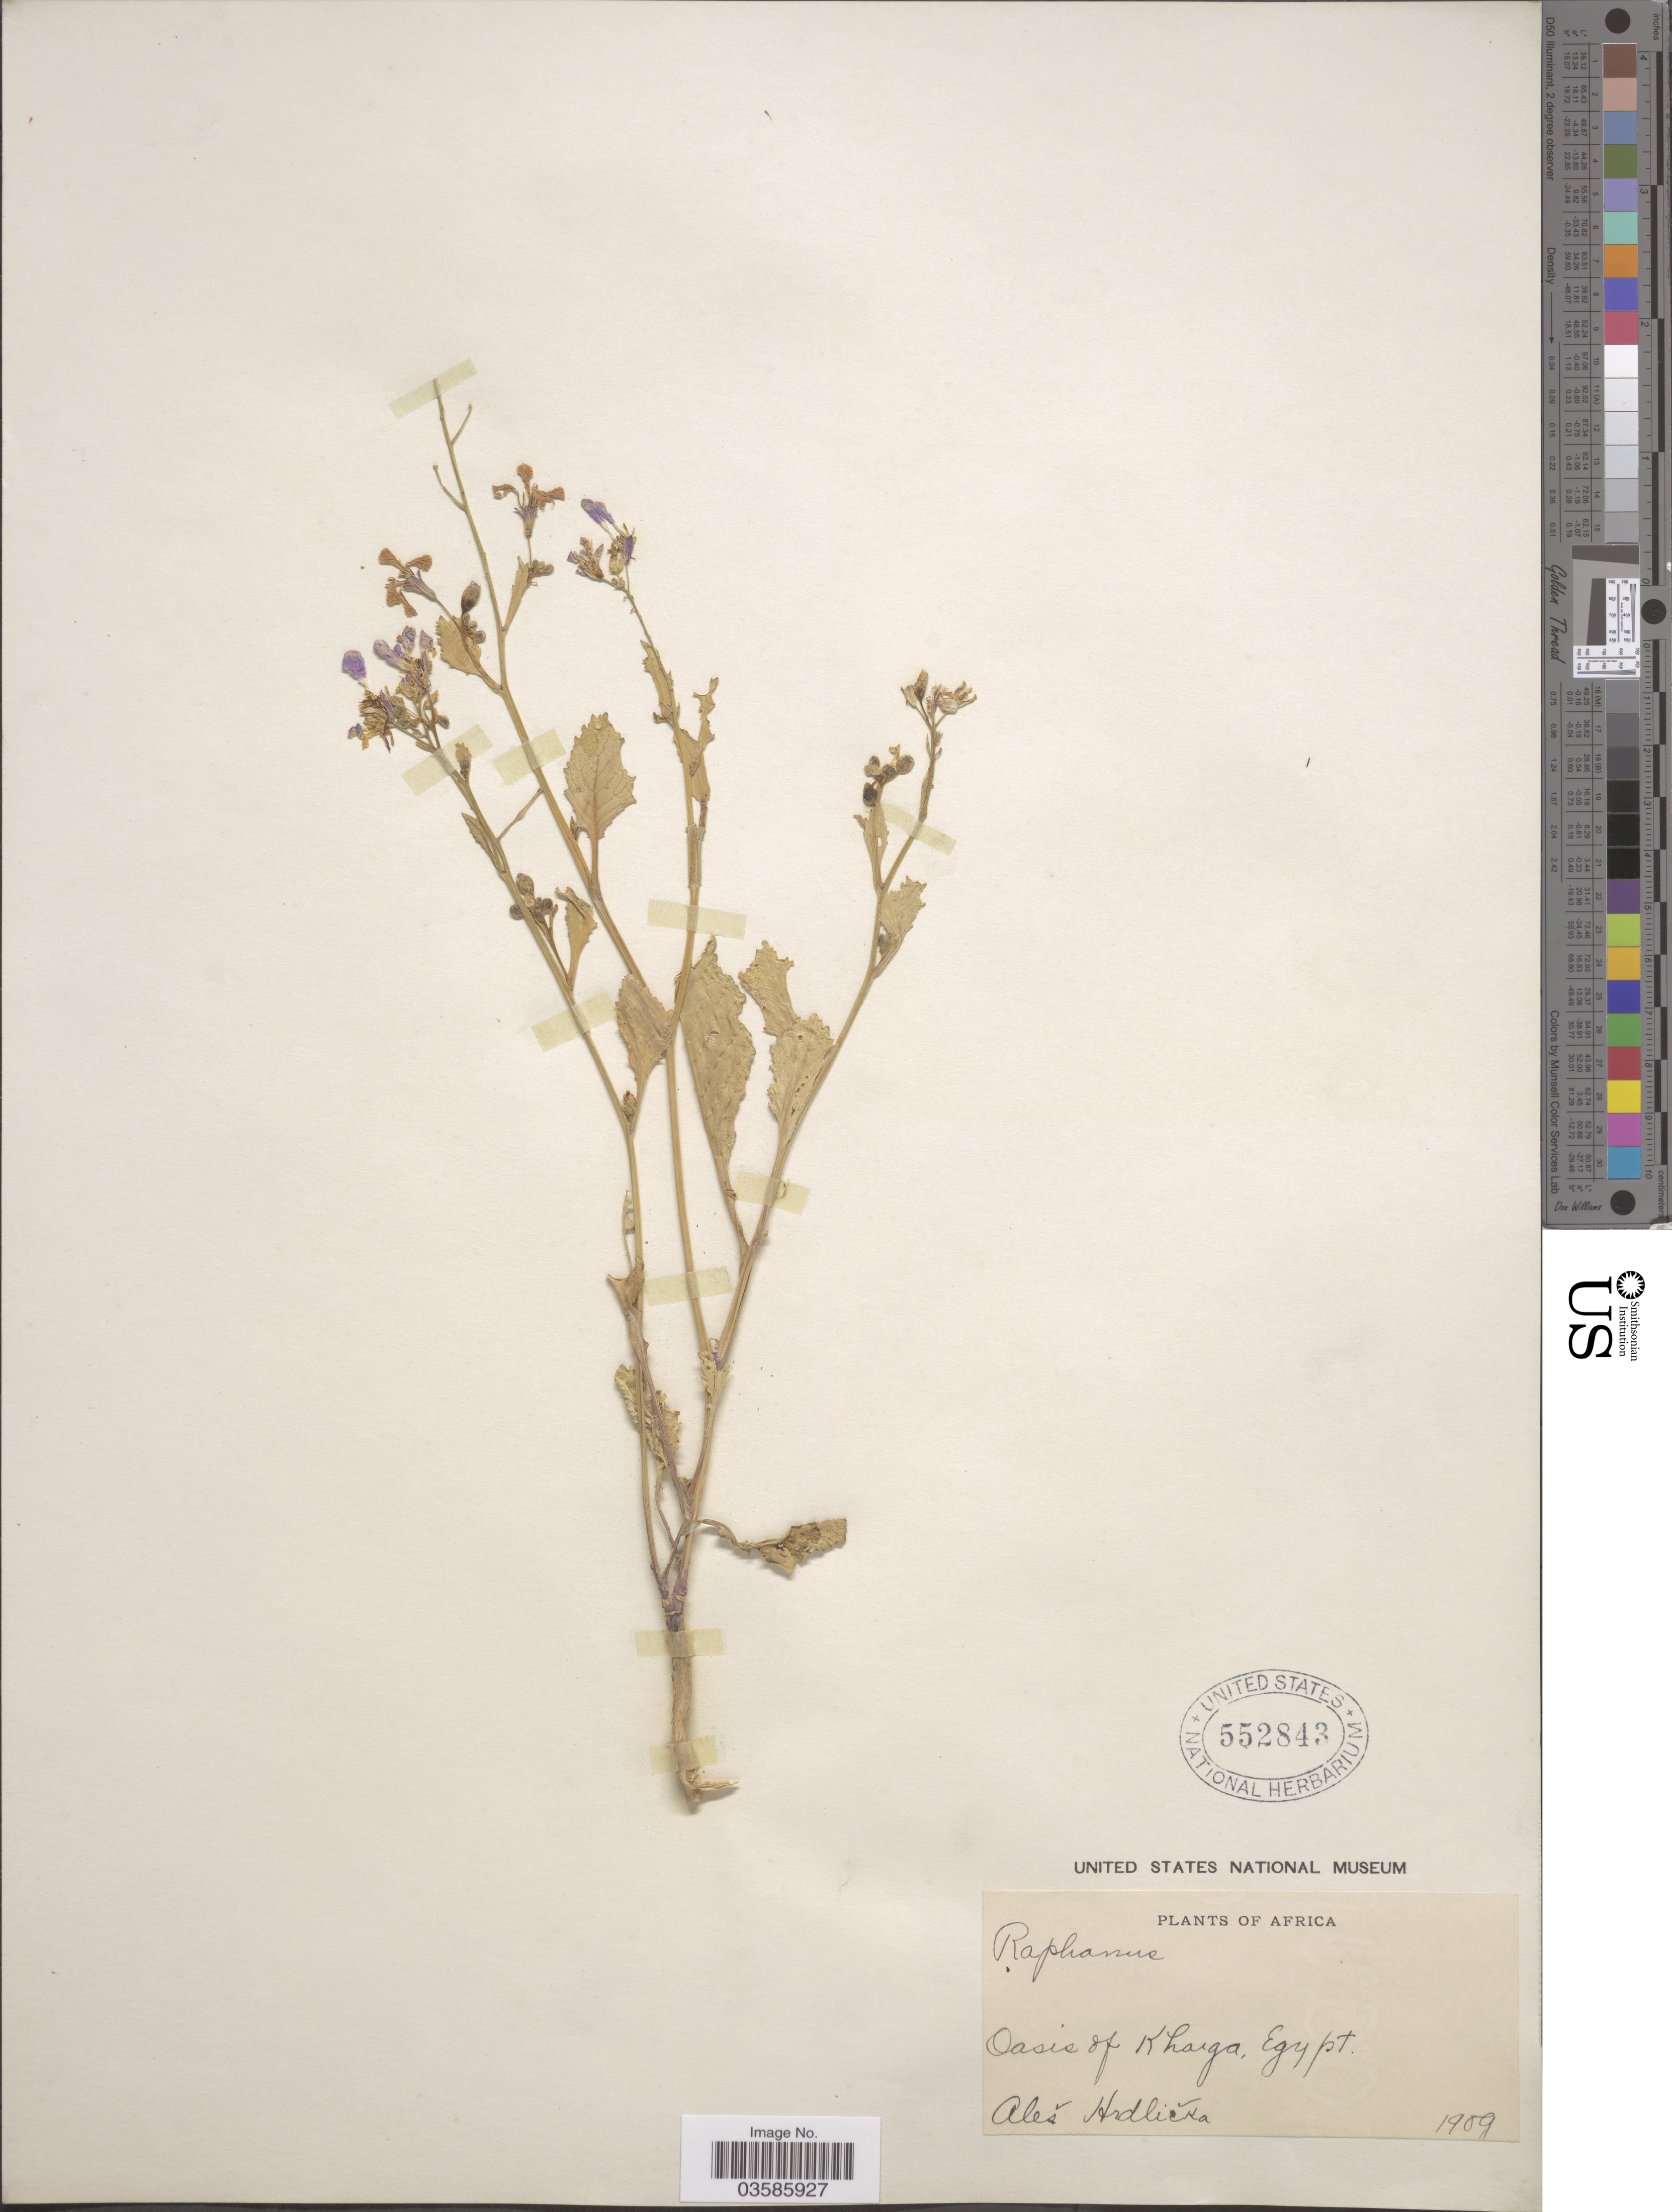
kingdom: Plantae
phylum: Tracheophyta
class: Magnoliopsida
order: Brassicales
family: Brassicaceae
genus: Raphanistrum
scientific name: Raphanistrum lampsana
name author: Gaertn.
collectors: A. Hrdlicka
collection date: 1909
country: Egypt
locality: Oasis of Kharga.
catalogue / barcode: US 552843